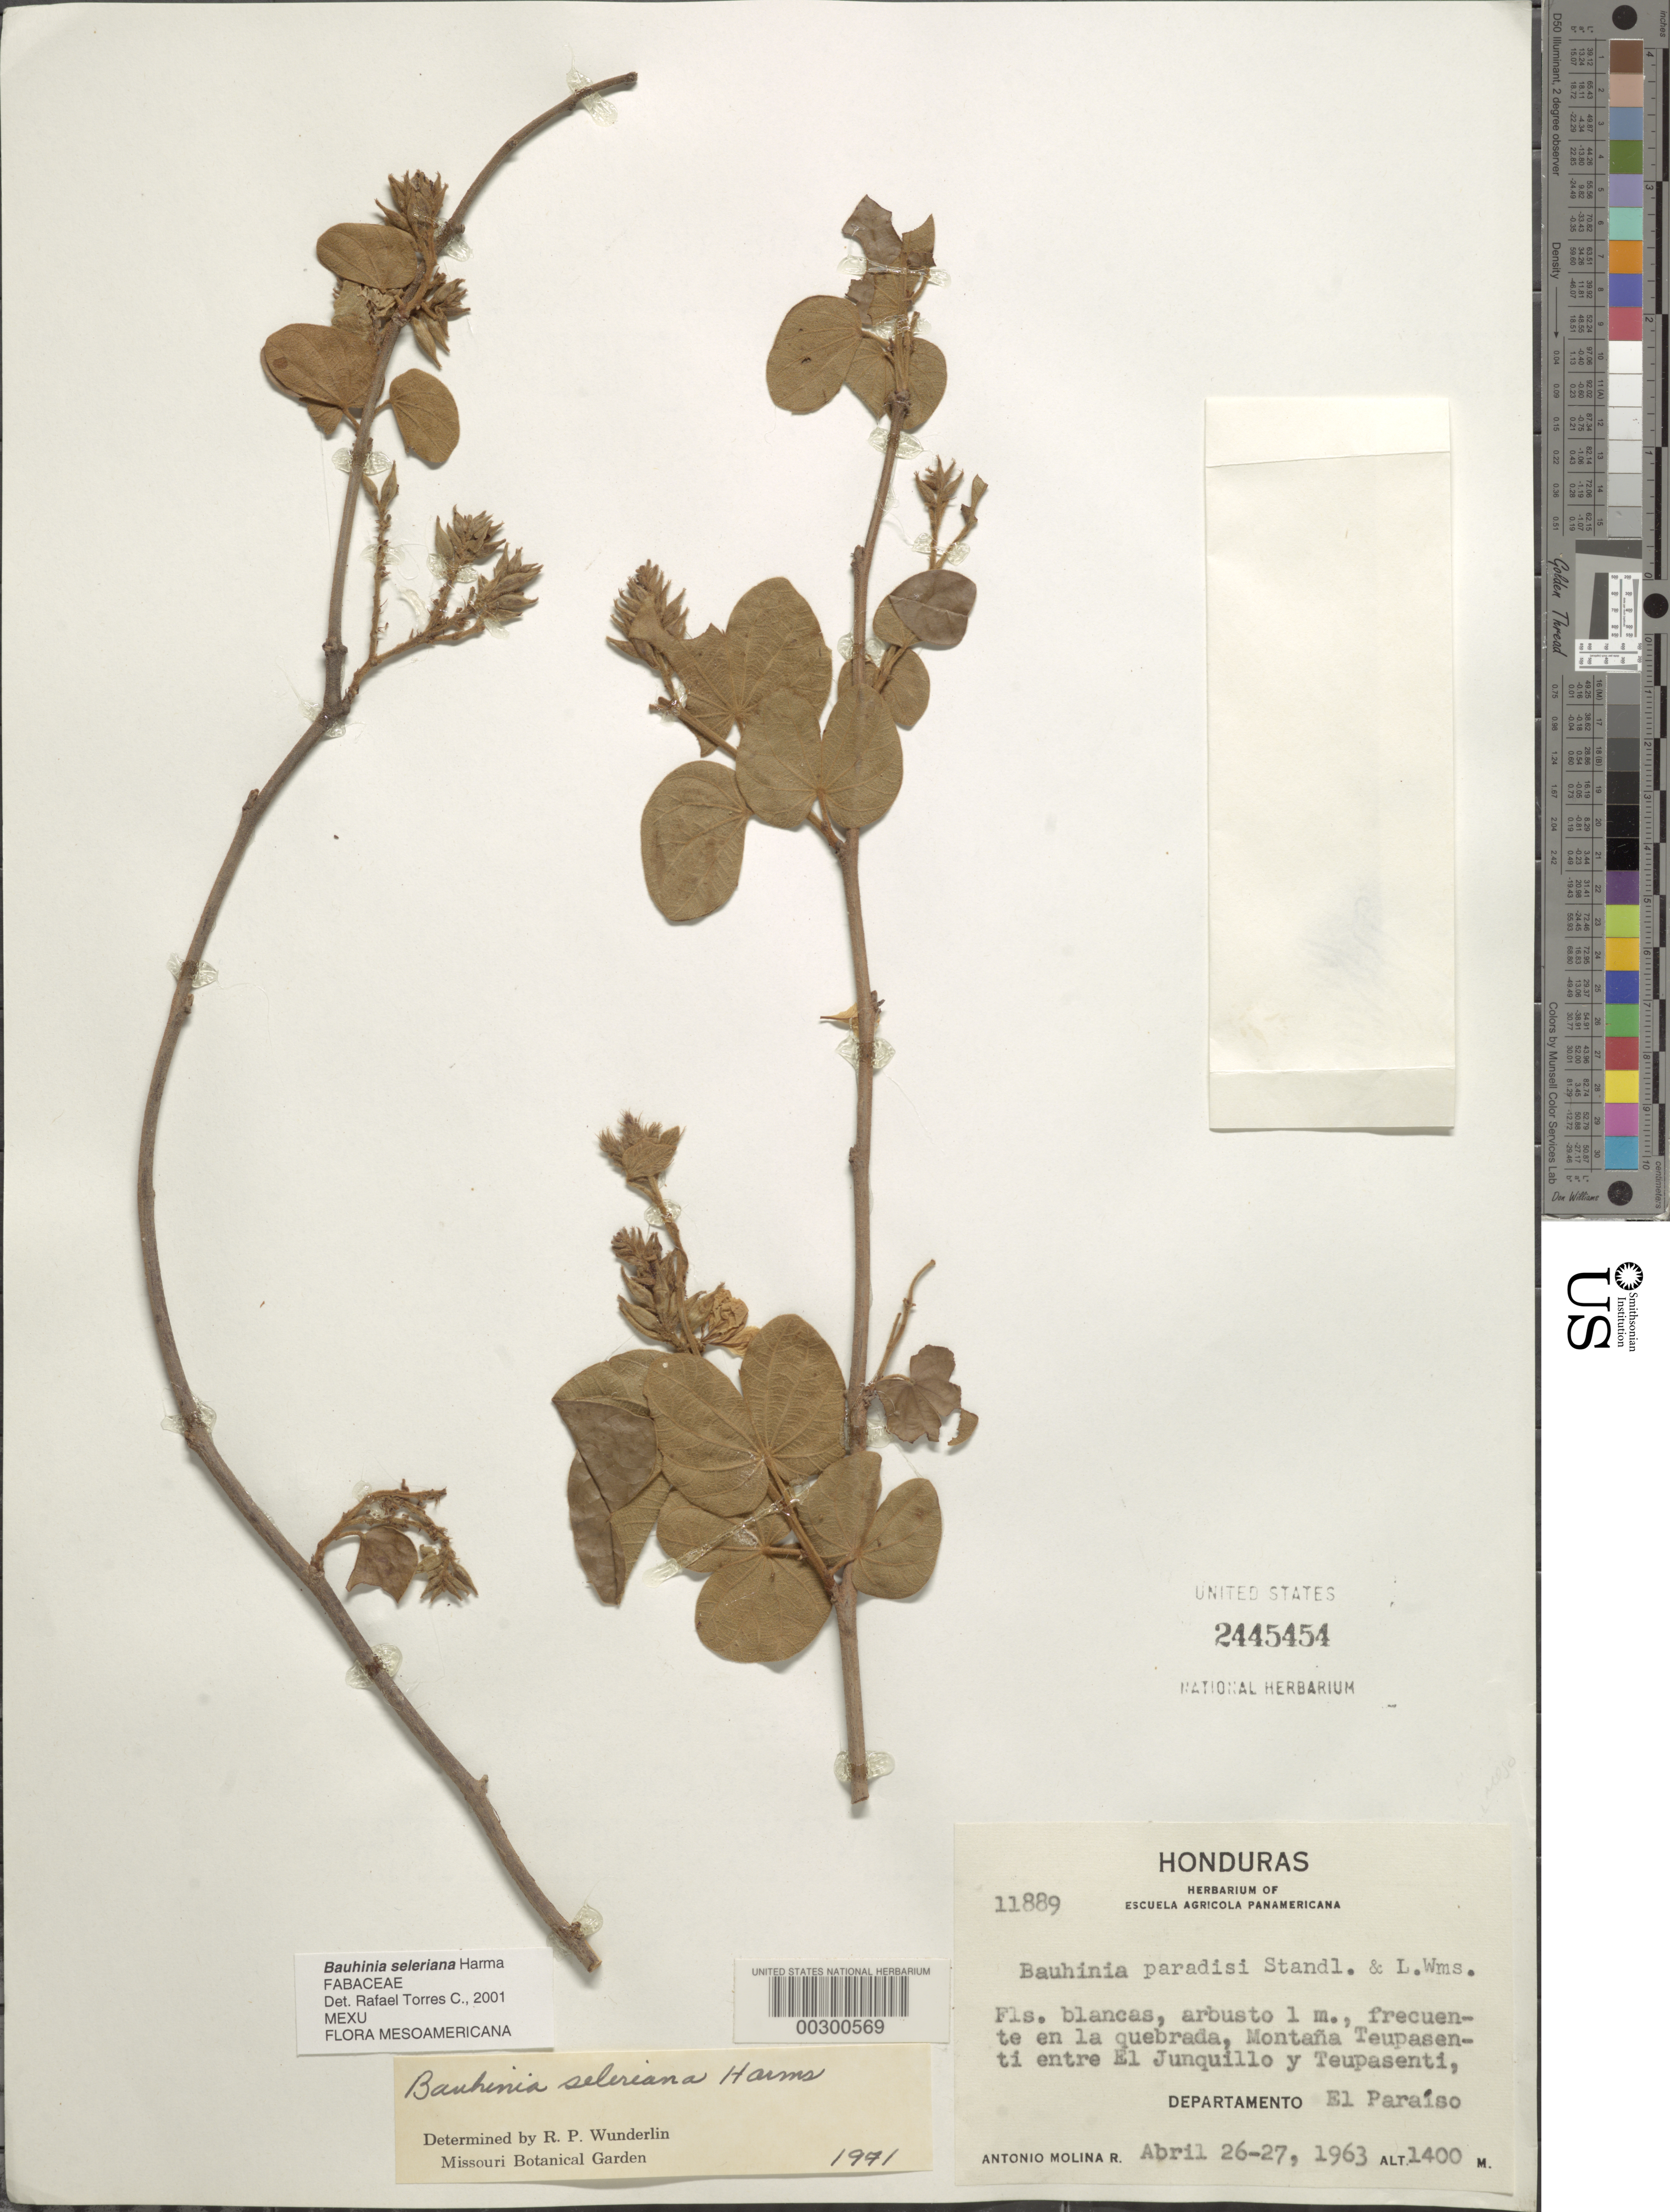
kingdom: Plantae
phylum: Tracheophyta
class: Magnoliopsida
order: Fabales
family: Fabaceae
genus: Bauhinia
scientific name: Bauhinia seleriana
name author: Harms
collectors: A. Molina R.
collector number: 11889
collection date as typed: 26 Apr 1963 to 27 Apr 1963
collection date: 1963-04-26/1963-04-27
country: Honduras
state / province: El Paraíso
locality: Mantana Teupasenti between El Junquillo and Teupasenti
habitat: Quebrada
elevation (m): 1400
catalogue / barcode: US 2445454